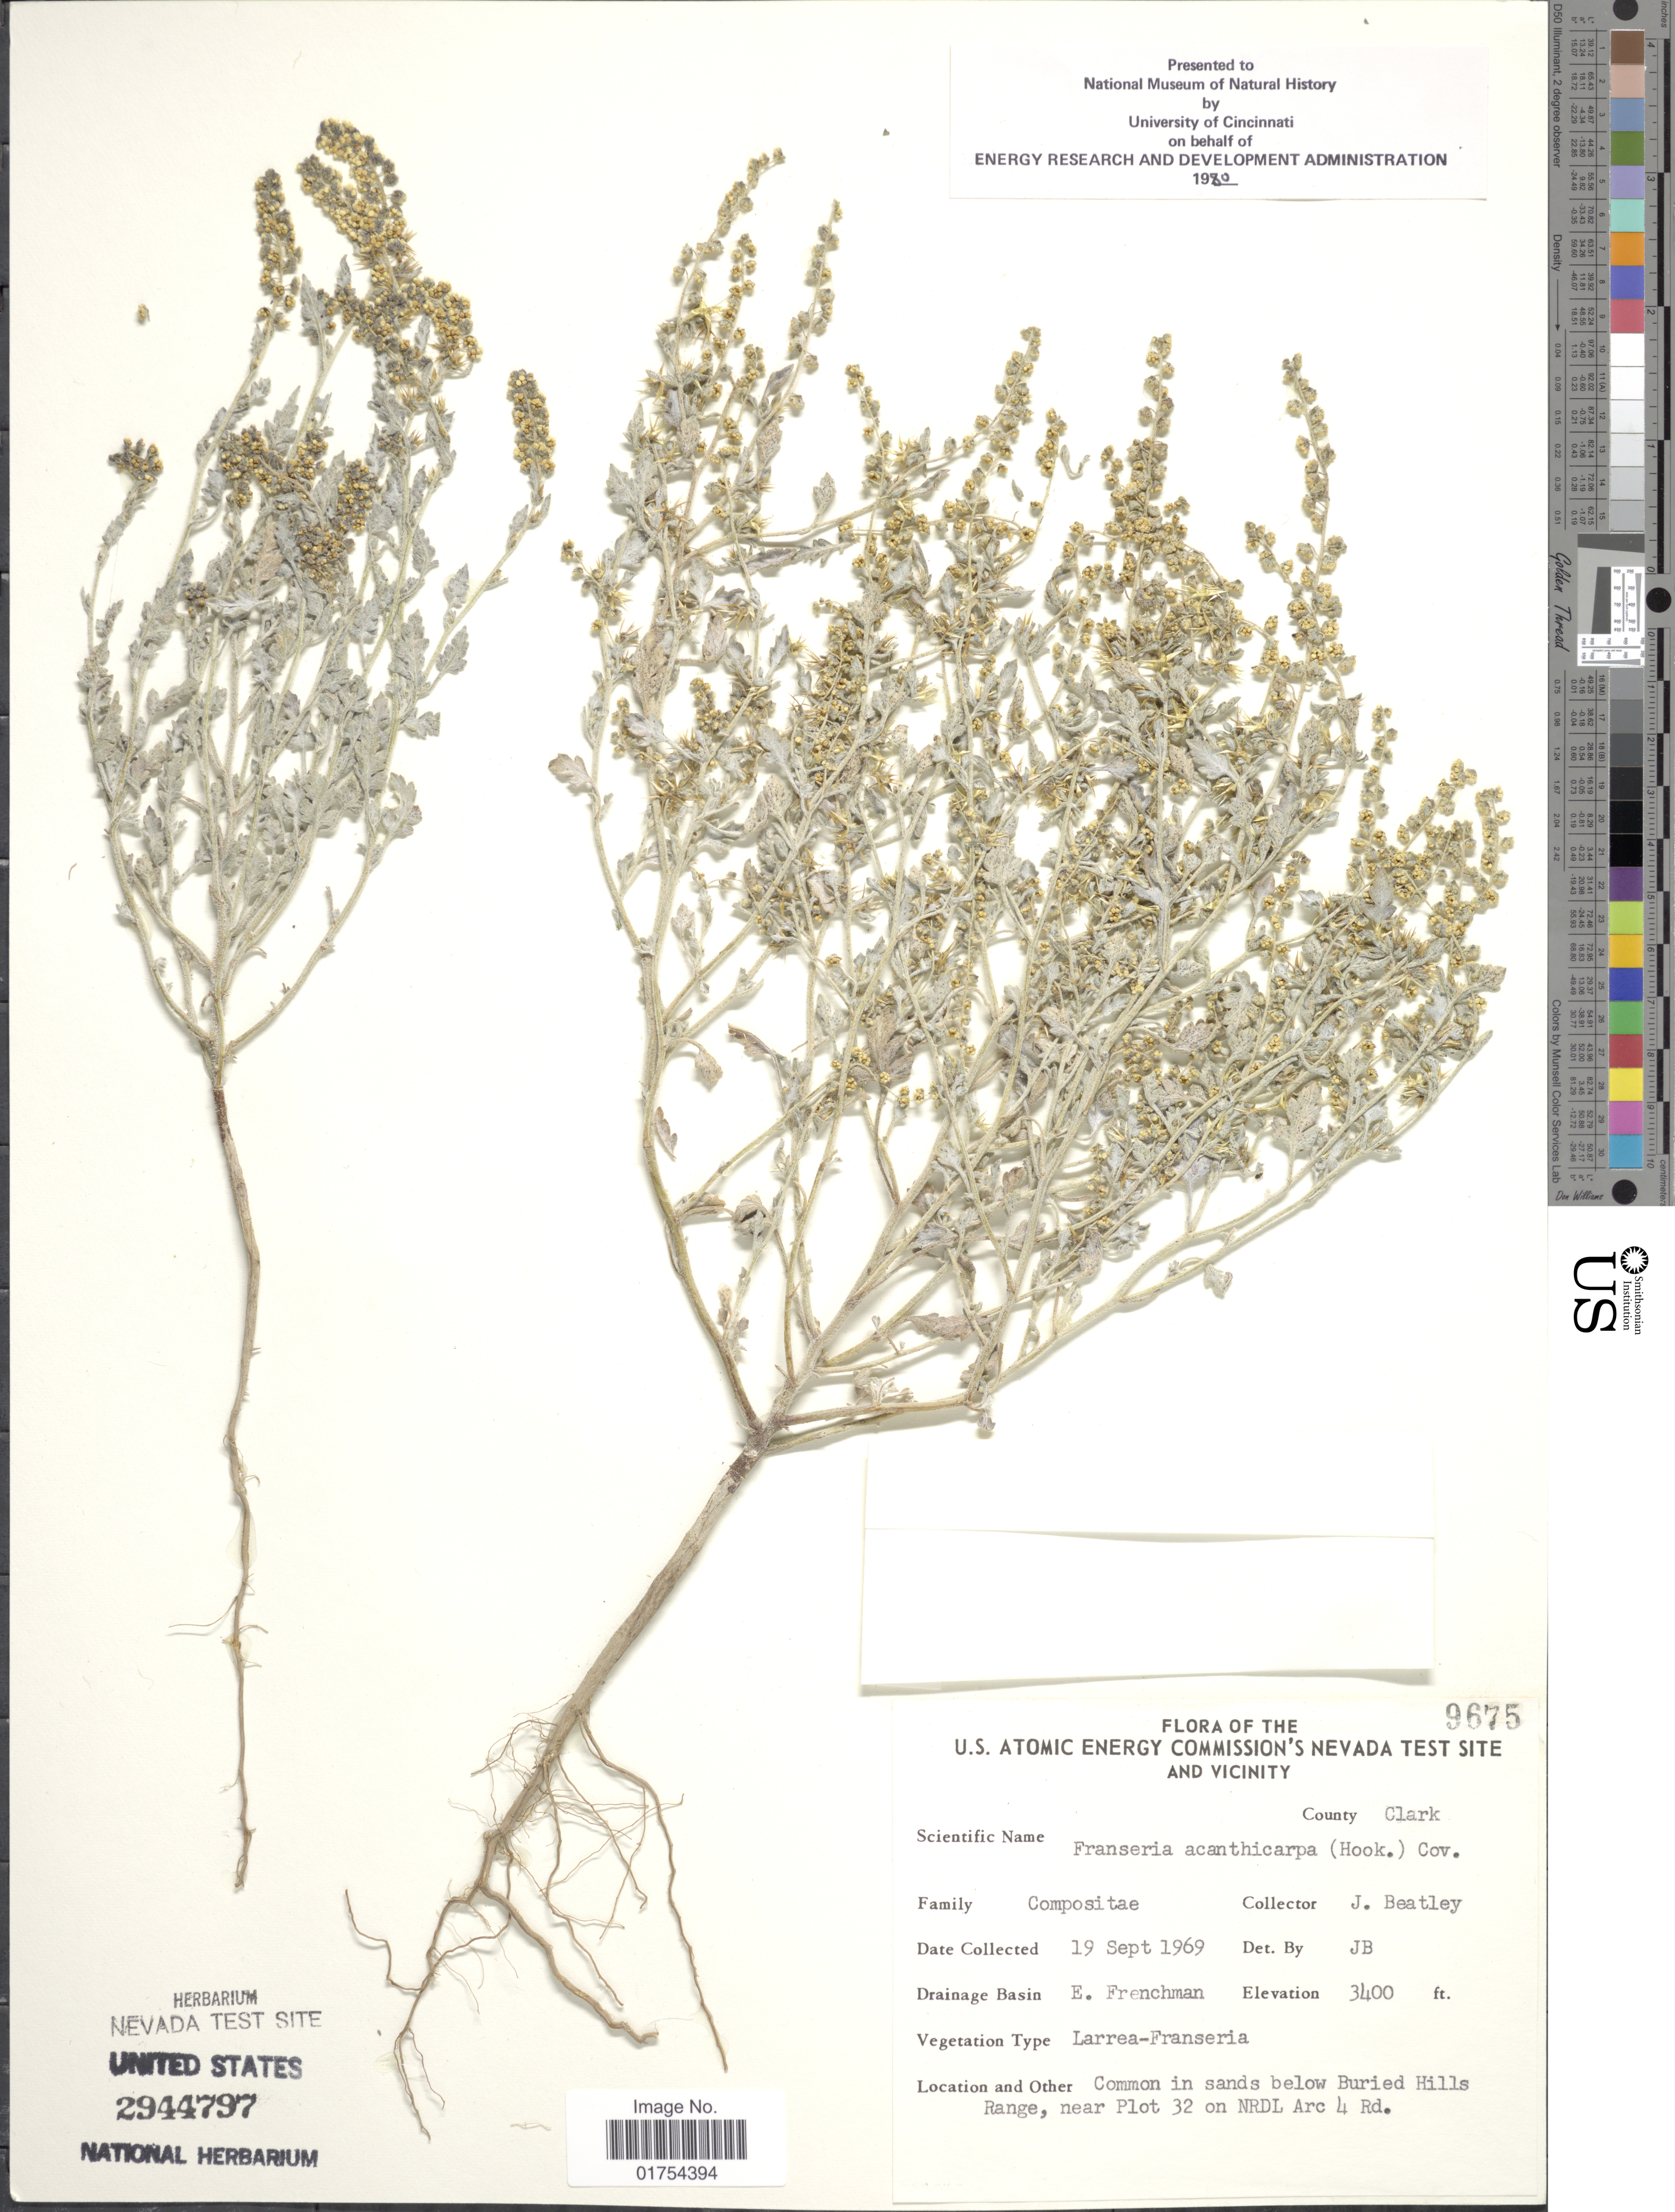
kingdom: Plantae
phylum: Tracheophyta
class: Magnoliopsida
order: Asterales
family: Asteraceae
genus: Franseria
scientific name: Franseria acanthicarpa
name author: Coville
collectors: J. C. Beatley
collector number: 9675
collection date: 1969-09-19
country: United States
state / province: Nevada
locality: U.S. Atomic Energy Commission's Nevada Test Site and Vicinity, County Nye, E. Frenchman, Common in sands below Buried Hills Range, near Plot 32 on NRDL Arc 4 Rd.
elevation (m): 1036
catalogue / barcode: US 2944797